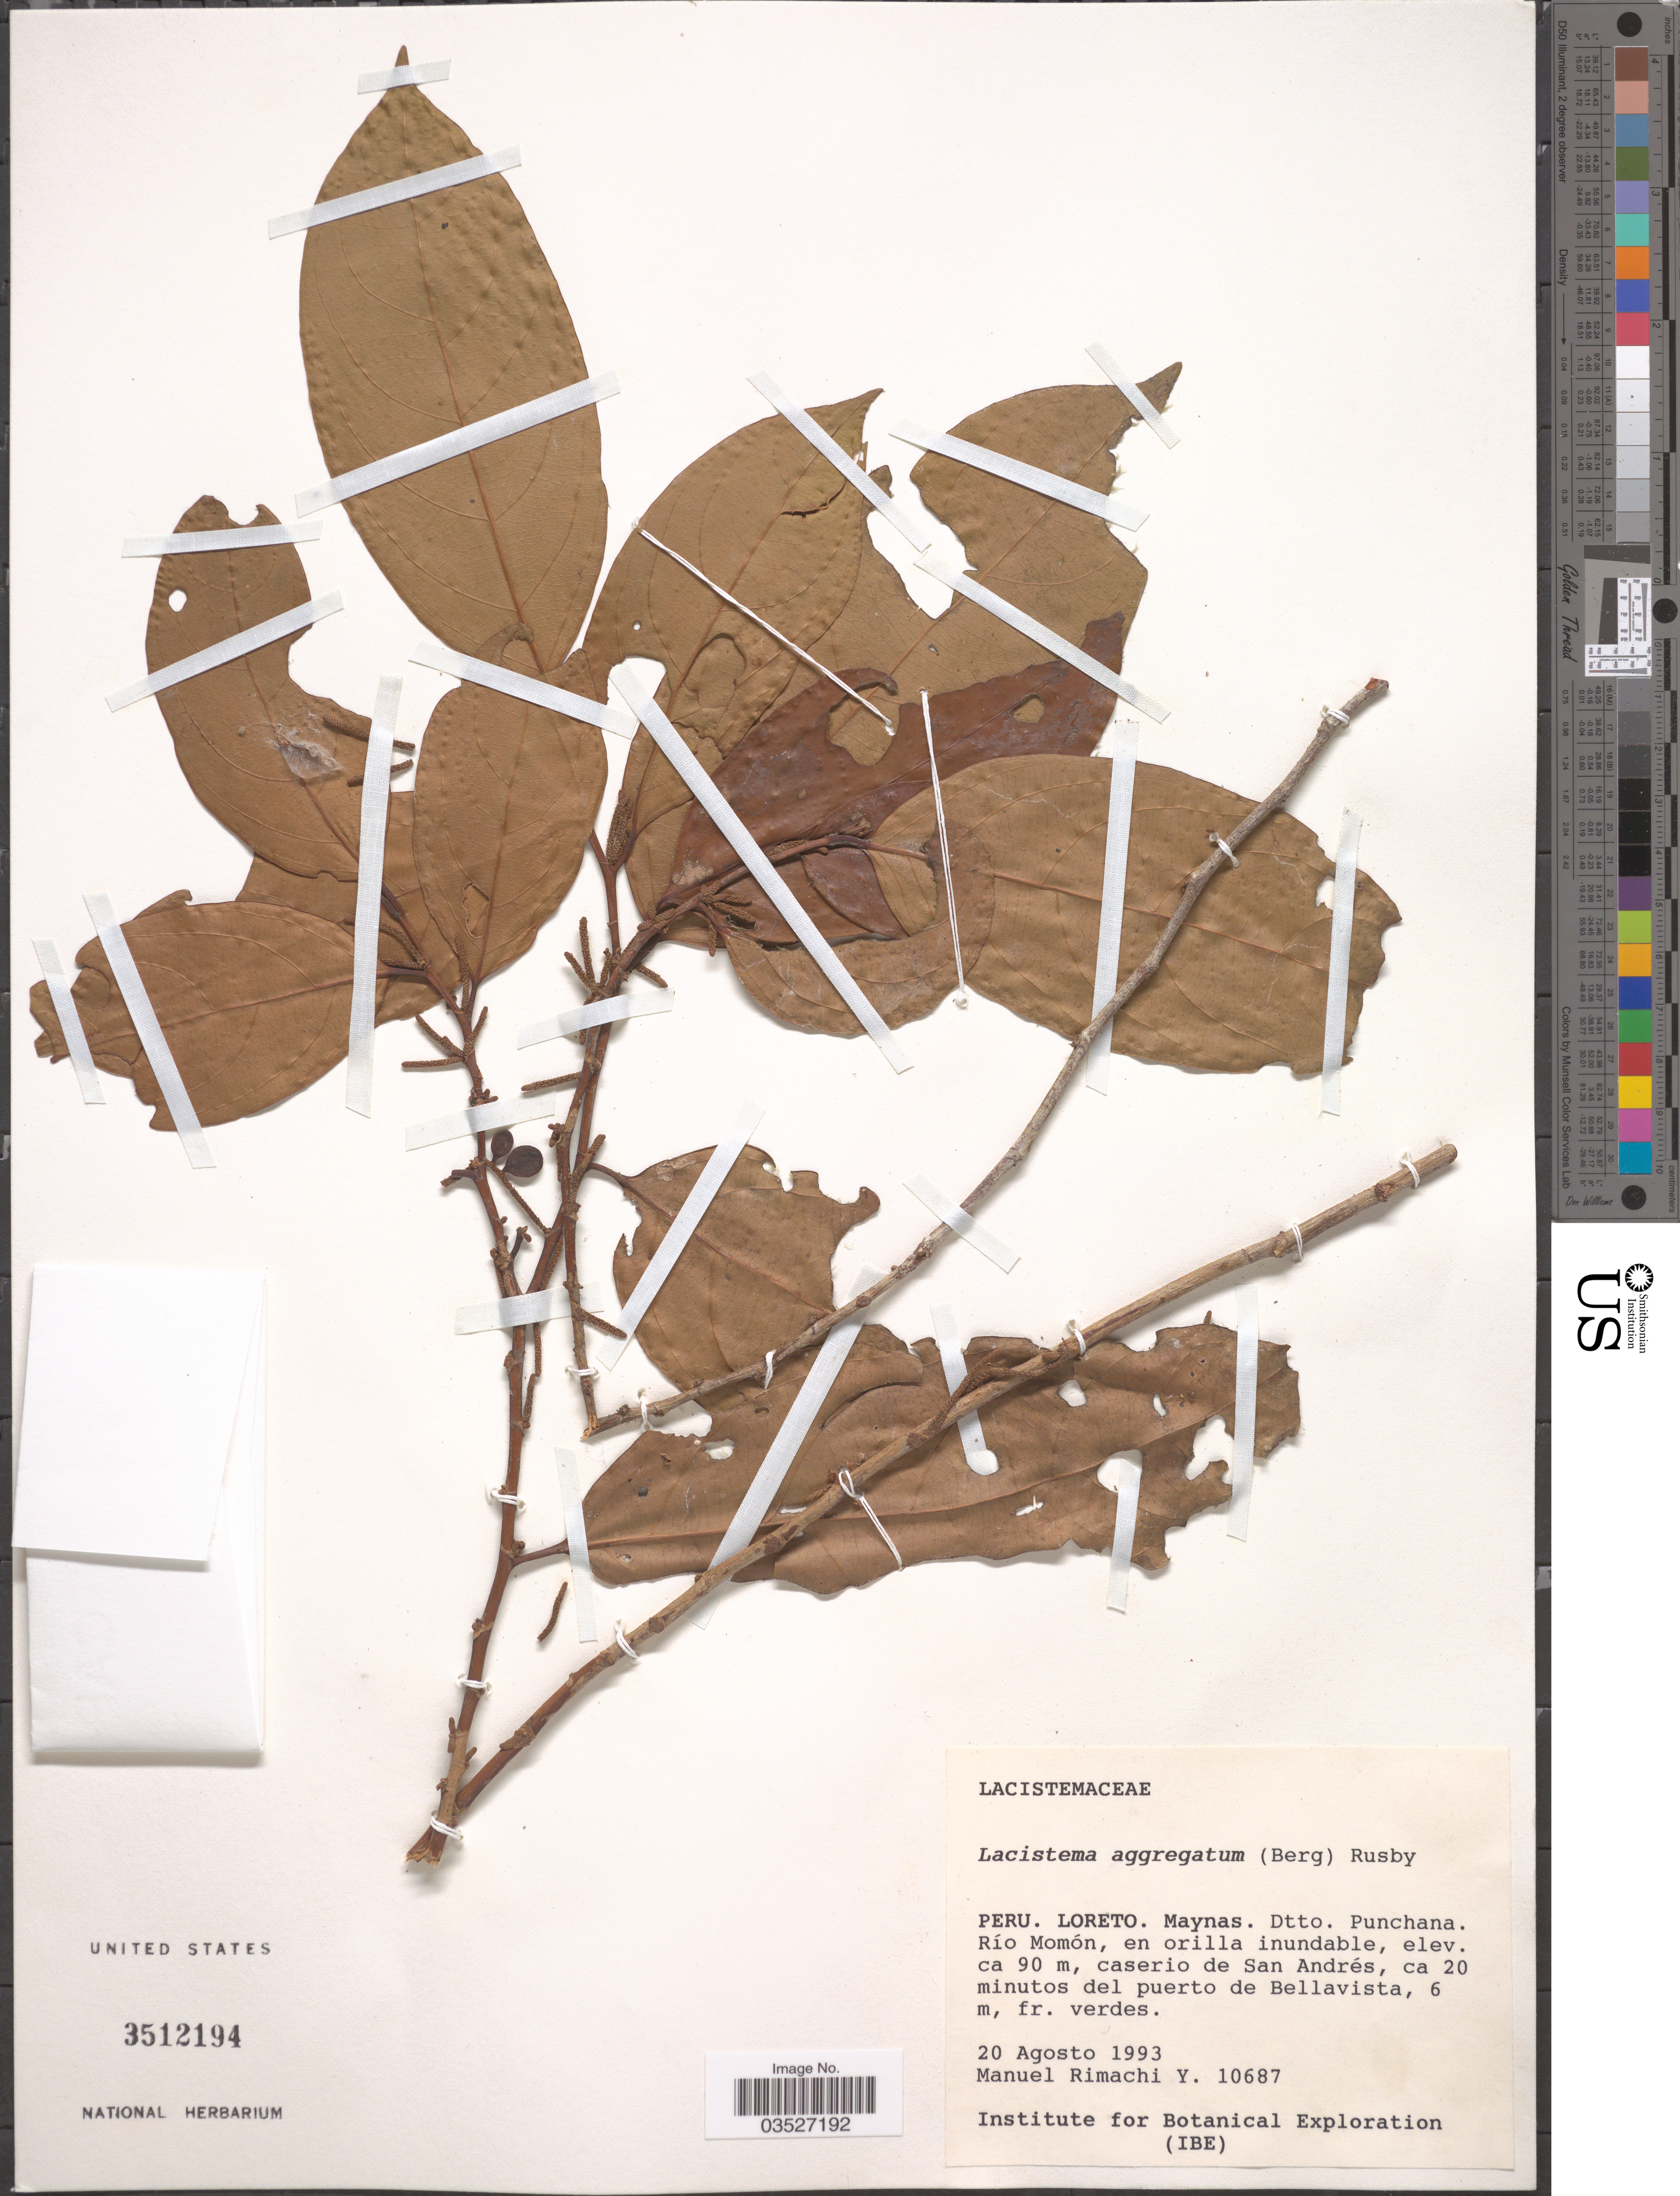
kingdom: Plantae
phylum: Tracheophyta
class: Magnoliopsida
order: Malpighiales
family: Lacistemataceae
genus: Lacistema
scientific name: Lacistema aggregatum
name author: (P.J. Bergius) Rusby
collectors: M. Rimachi Y.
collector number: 10687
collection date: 1993-08-20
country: Peru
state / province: Loreto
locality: Maynas. Dtto. Punchana. Río Momón, en orilla inundable, caserio de San Andrés, ca 20 minutos del puerto de Bellavista.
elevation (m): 90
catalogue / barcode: US 3512194